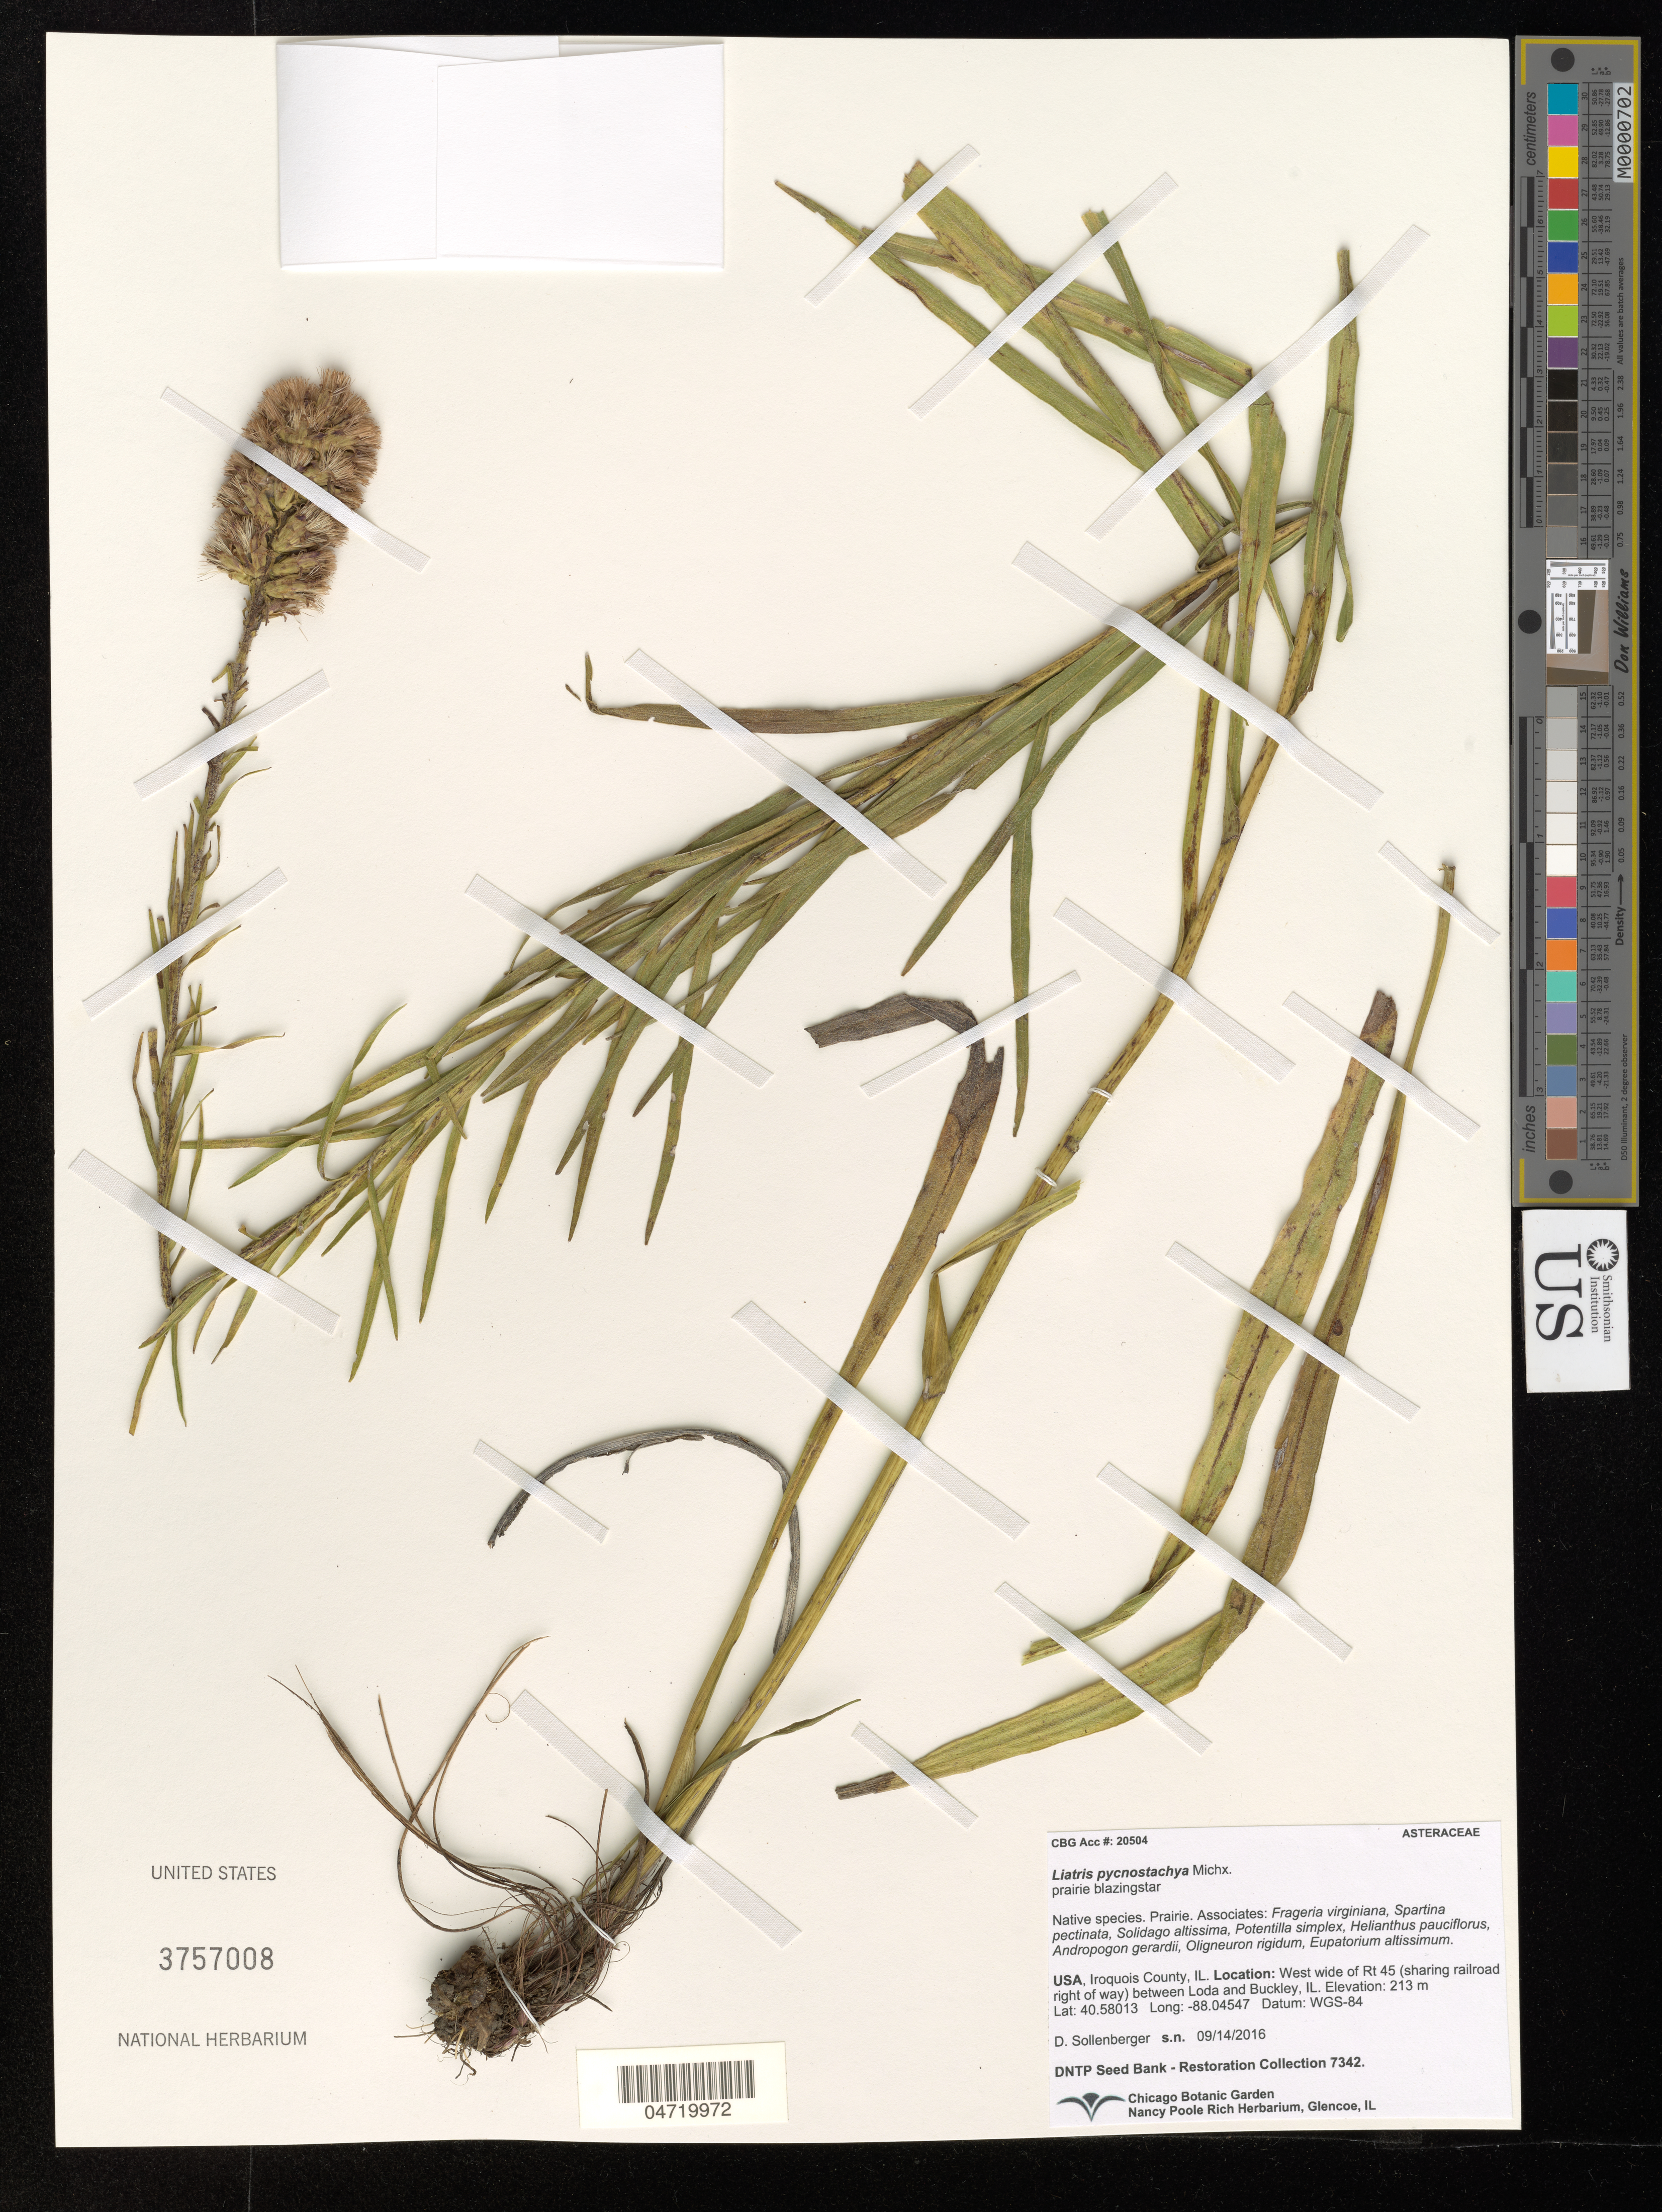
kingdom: Plantae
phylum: Tracheophyta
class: Magnoliopsida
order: Asterales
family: Asteraceae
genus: Liatris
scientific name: Liatris pycnostachya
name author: Michx.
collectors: D. Sollenberger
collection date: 2016-09-14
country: United States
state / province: Illinois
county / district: Iroquois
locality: Iroquois County. West wide of Rt 45 (sharing railroad right of way) between Loda and Buckley, IL.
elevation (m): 213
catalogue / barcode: US 3757008